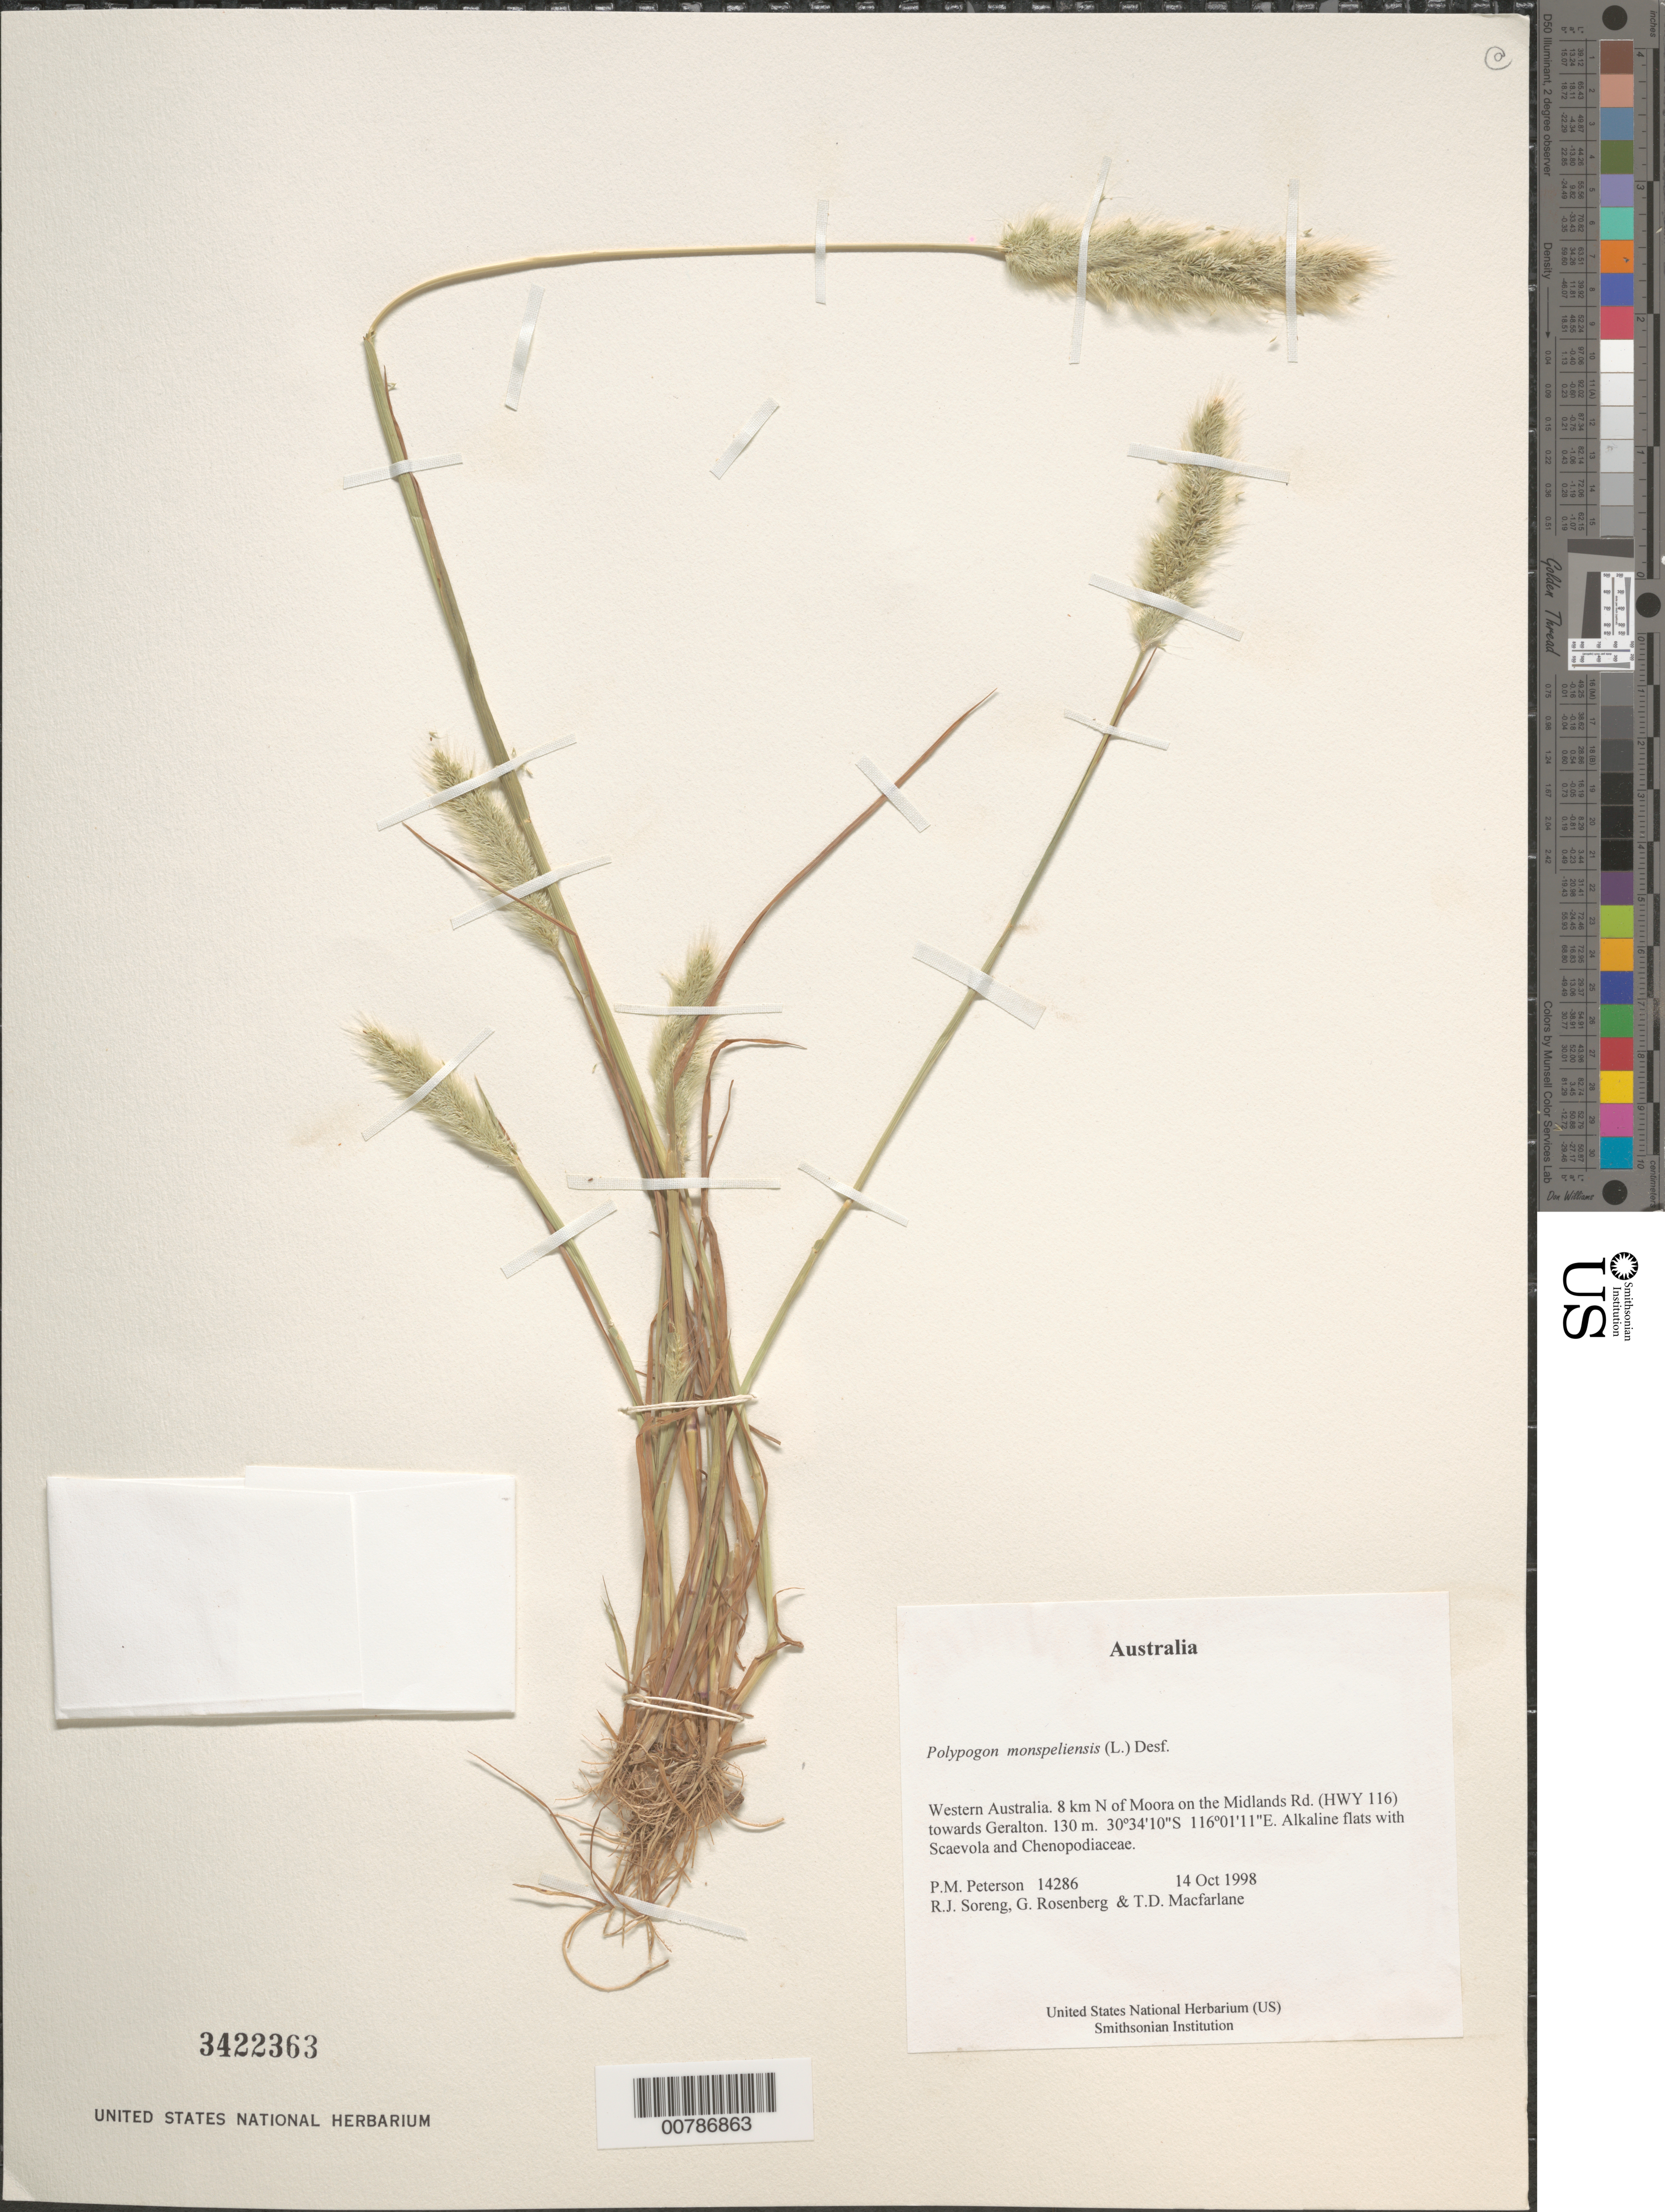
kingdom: Plantae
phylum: Tracheophyta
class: Liliopsida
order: Poales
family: Poaceae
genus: Polypogon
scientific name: Polypogon monspeliensis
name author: (L.) Desf.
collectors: P. M. Peterson, R. J. Soreng, G. Rosenberg & T. Macfarlane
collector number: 14286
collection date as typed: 14 Oct 1998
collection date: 1998-10-14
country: Australia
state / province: Western Australia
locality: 8 km N of Moora on the Midlands Rd. (HWY 116) towards Geralton.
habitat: Alkaline flats with Scaevola and Chenopodiaceae.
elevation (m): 130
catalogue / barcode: US 3422363